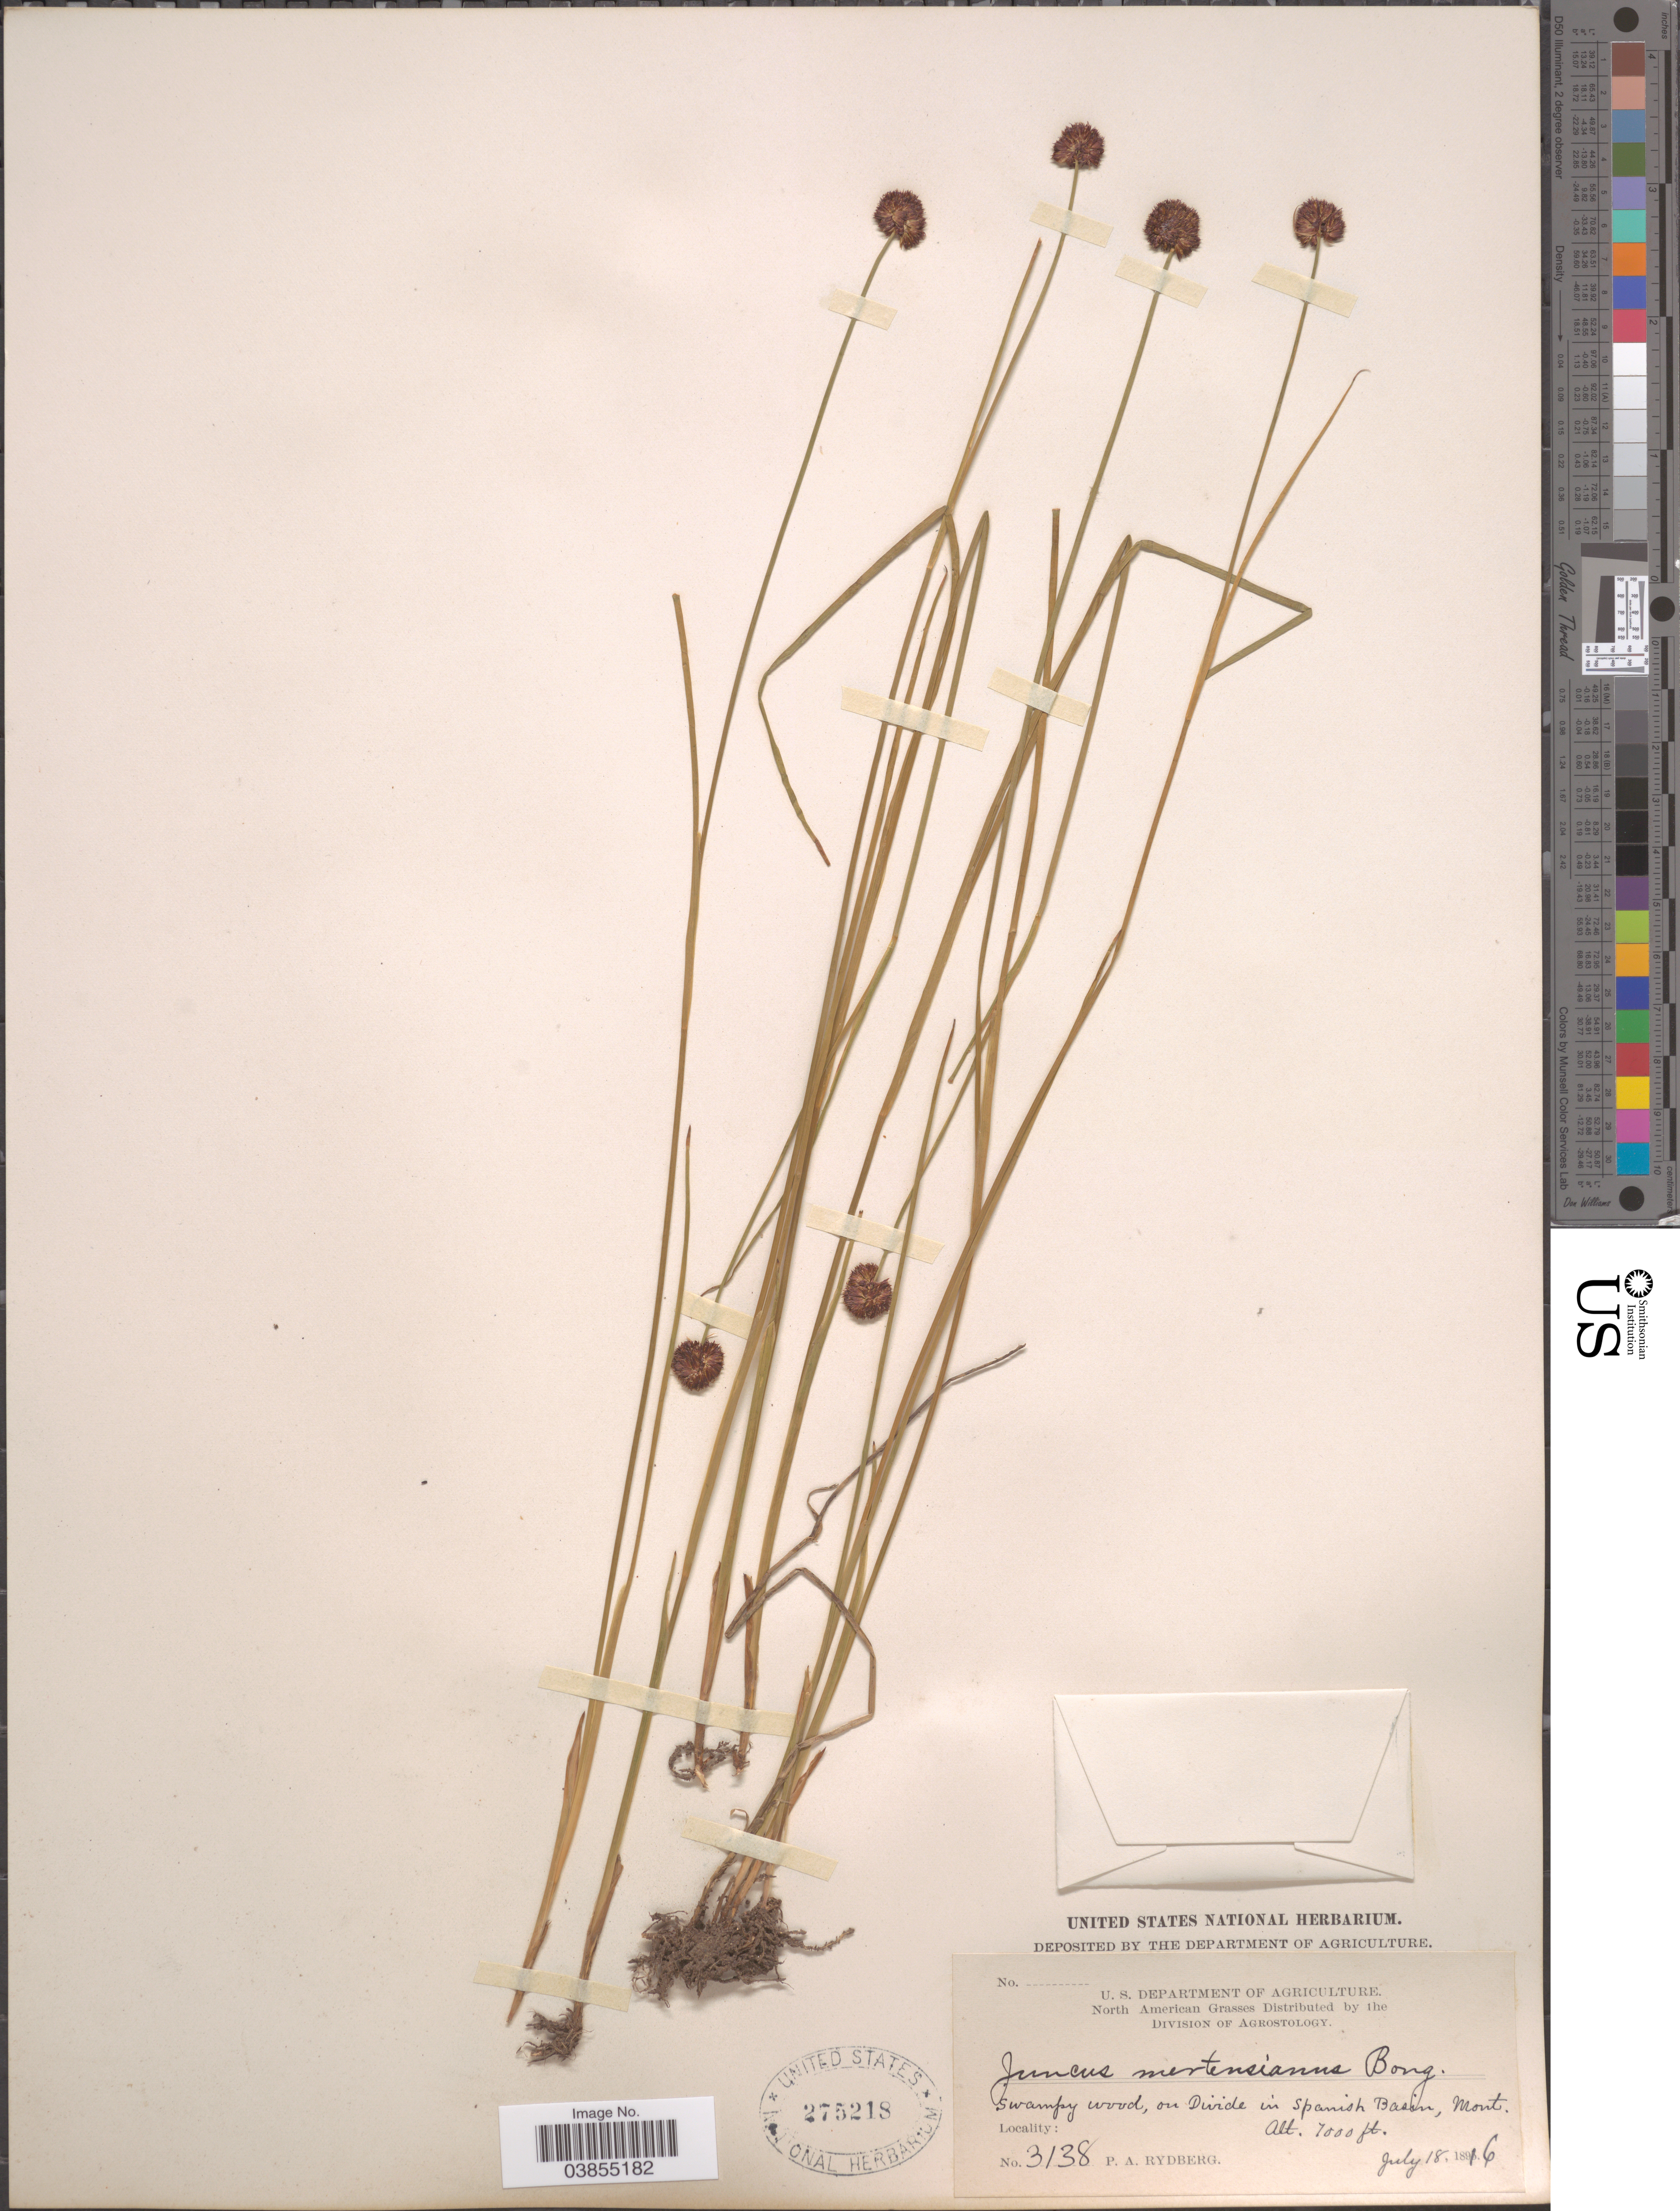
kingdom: Plantae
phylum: Tracheophyta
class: Liliopsida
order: Poales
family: Juncaceae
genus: Juncus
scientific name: Juncus mertensianus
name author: Bong.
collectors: P. A. Rydberg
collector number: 3138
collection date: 1816-07-18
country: United States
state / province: Montana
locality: Swampy wood, on Divide in Spanish Basin.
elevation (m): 2134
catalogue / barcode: US 275218